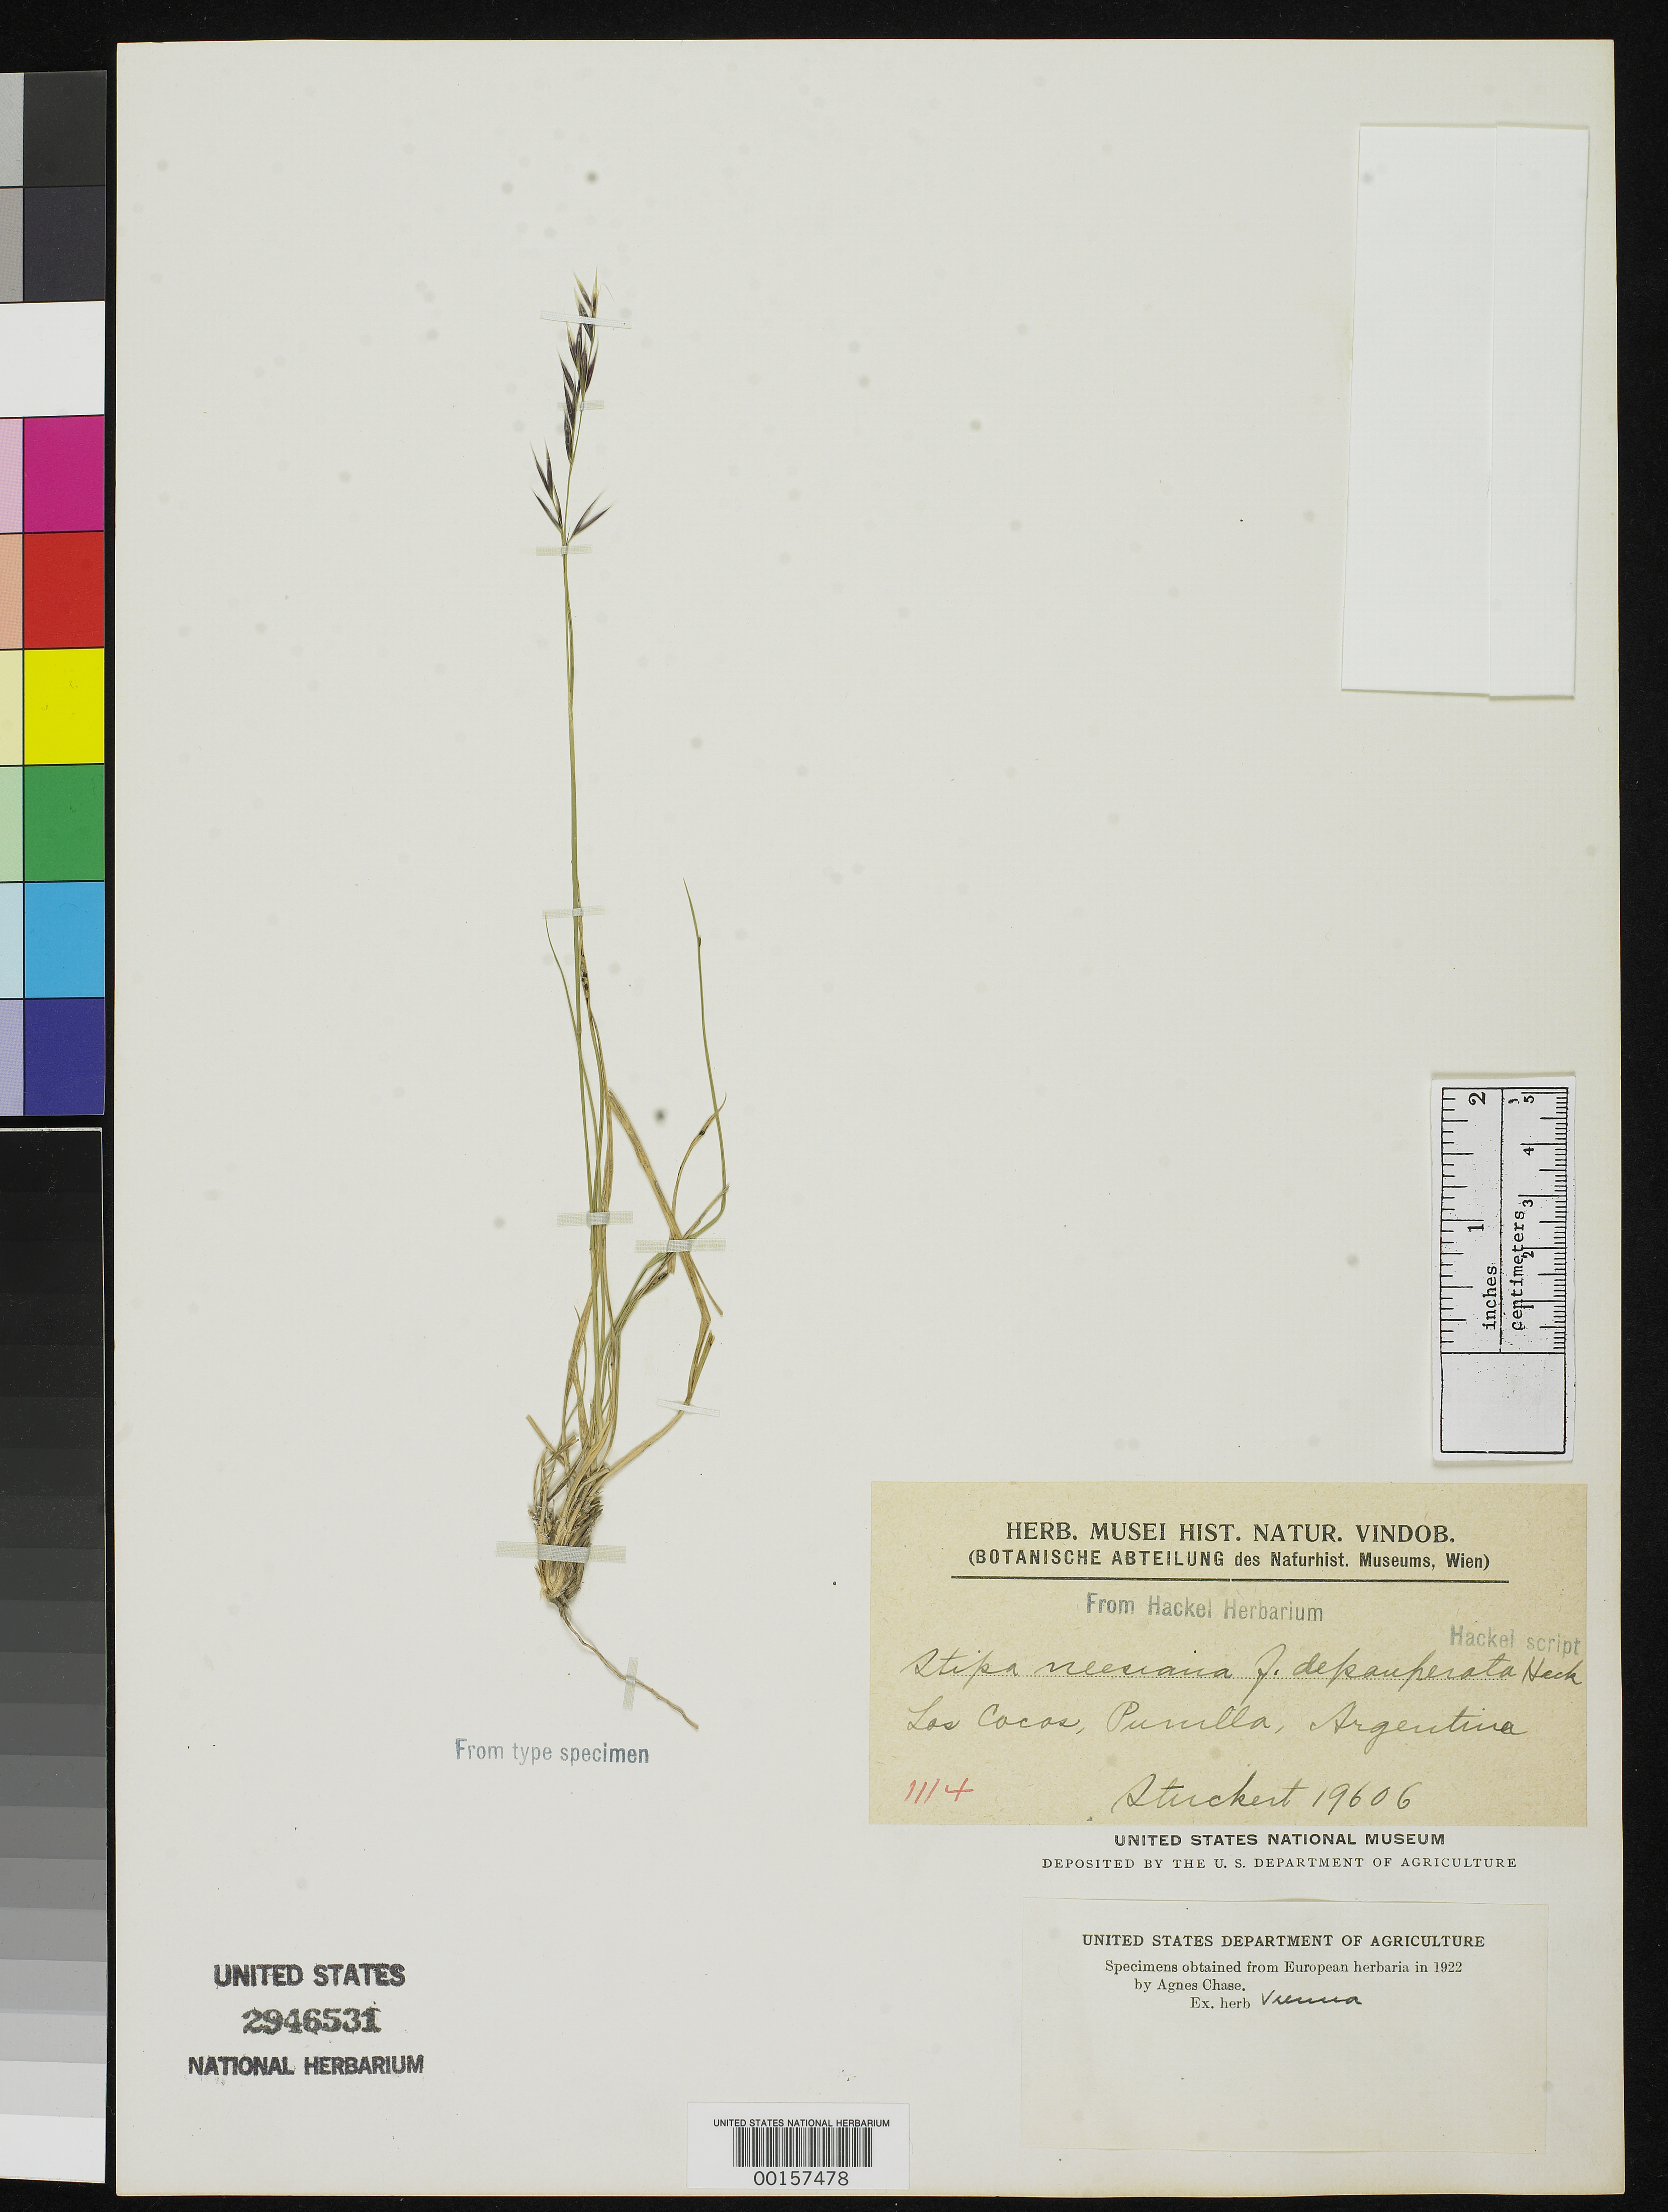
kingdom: Plantae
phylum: Tracheophyta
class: Liliopsida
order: Poales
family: Poaceae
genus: Stipa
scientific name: Stipa neesiana f. depauperata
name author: Hack. in Stuck.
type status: Type Fragment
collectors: T. Stuckert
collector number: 19606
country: Argentina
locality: Los Cocos, Punilla.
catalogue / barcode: US 2946531